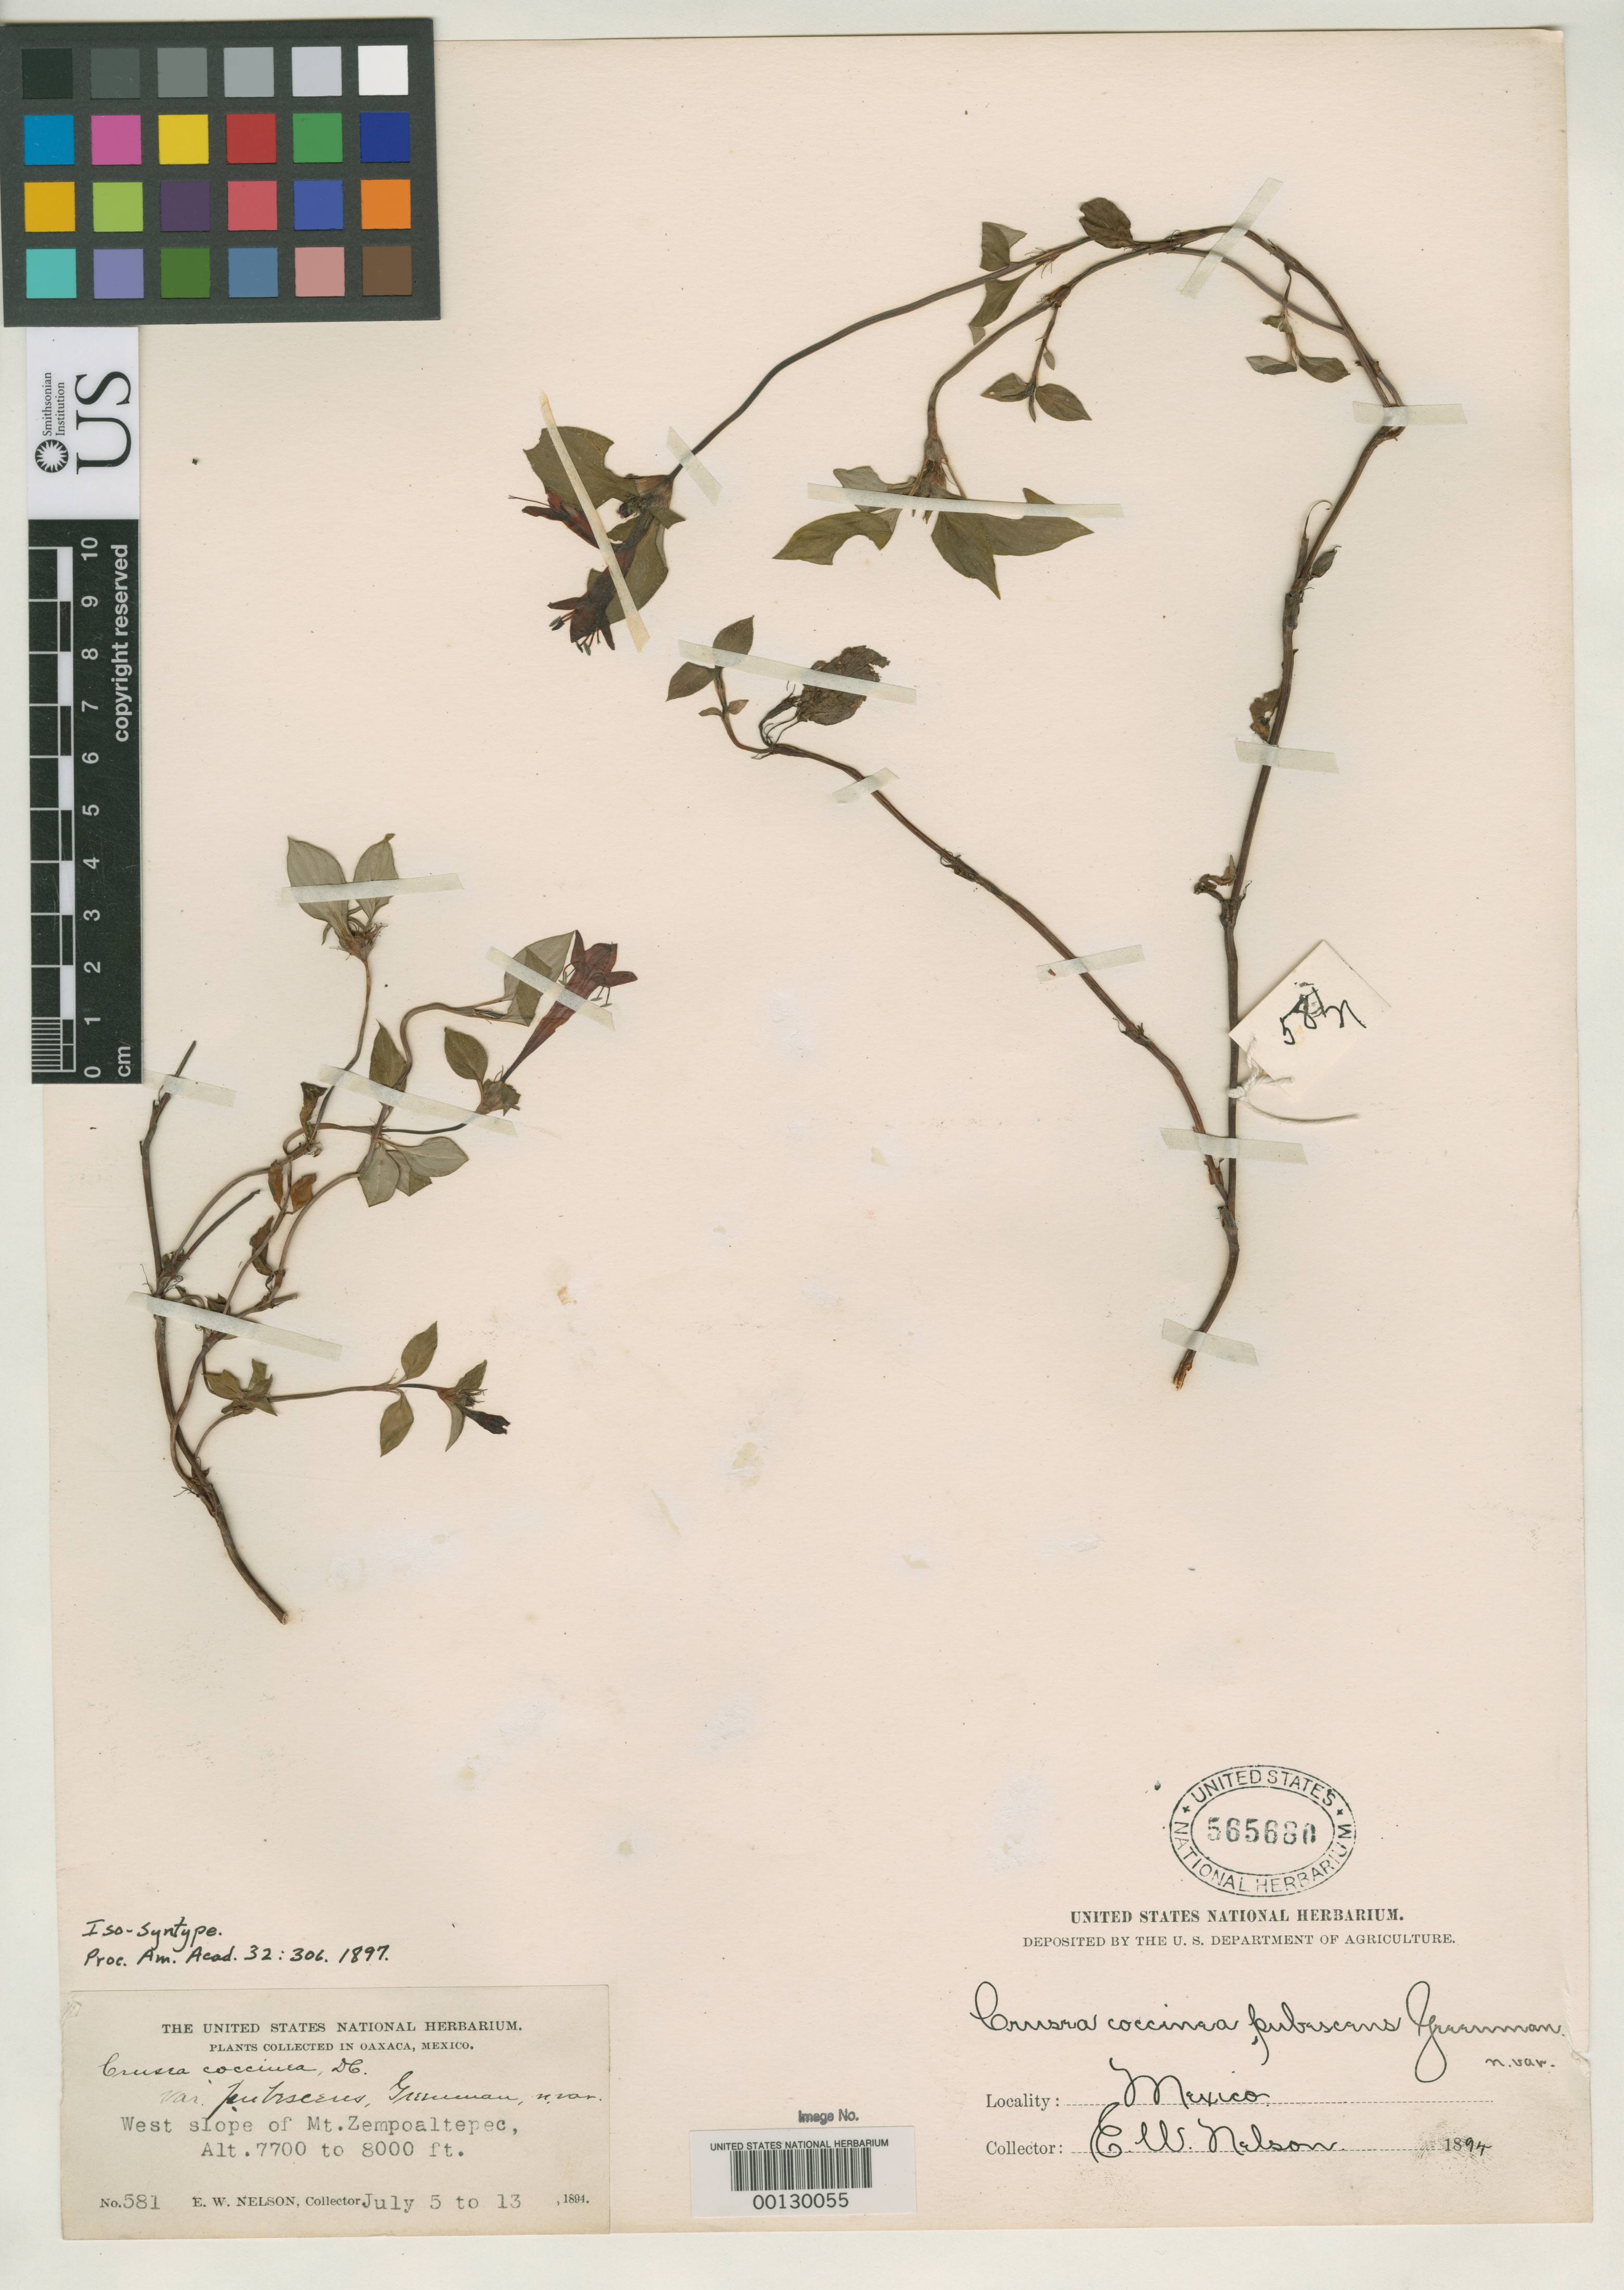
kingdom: Plantae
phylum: Tracheophyta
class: Magnoliopsida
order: Gentianales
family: Rubiaceae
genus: Crusea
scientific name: Crusea coccinea var. pubescens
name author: Greenm.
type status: Syntype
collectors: E. W. Nelson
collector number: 581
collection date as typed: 05 Jul 1894 to 13 Jul 1894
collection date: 1894-07-05/1894-07-13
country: Mexico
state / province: Oaxaca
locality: Mt. Zempoaltepec.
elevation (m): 2100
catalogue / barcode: US 565680